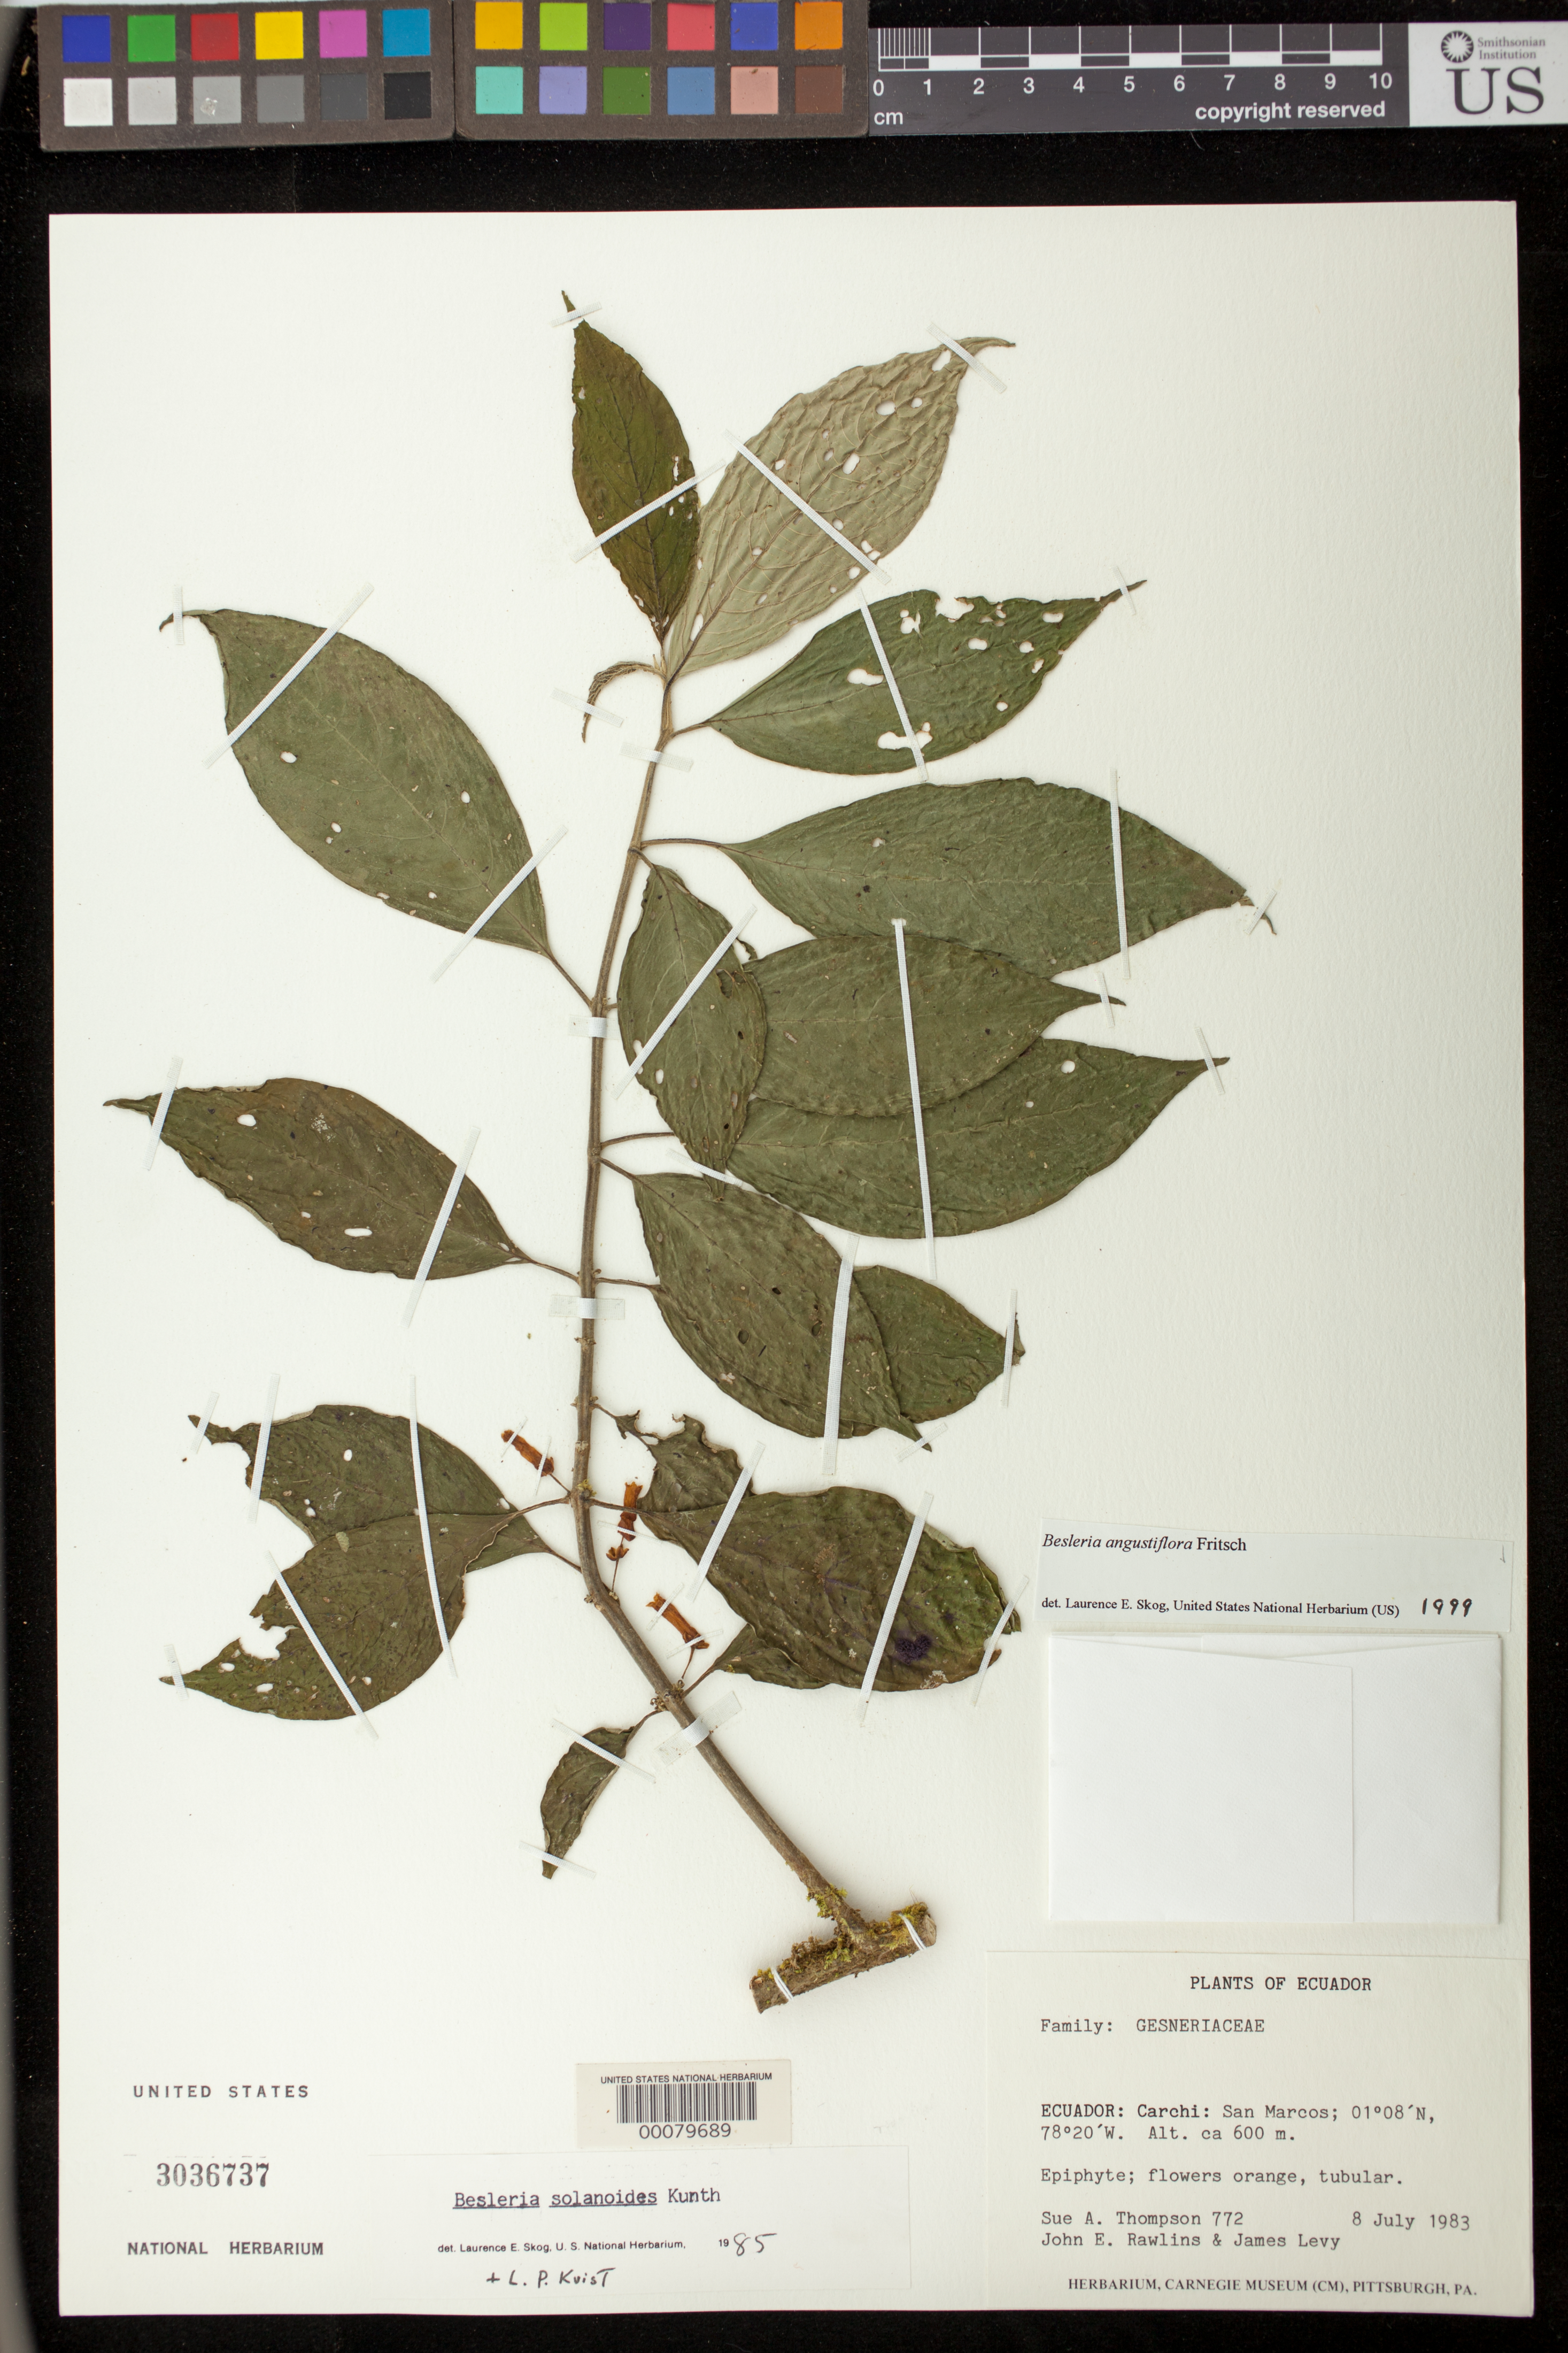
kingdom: Plantae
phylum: Tracheophyta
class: Magnoliopsida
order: Lamiales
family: Gesneriaceae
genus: Besleria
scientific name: Besleria angustiflora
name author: Fritsch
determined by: Skog, Laurence E.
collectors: S. A. Thompson, J. Rawlins & J. Levy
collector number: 772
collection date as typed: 08 Jul 1983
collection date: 1983-07-08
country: Ecuador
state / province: Carchi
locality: San Marcos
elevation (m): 600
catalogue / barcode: US 3036737